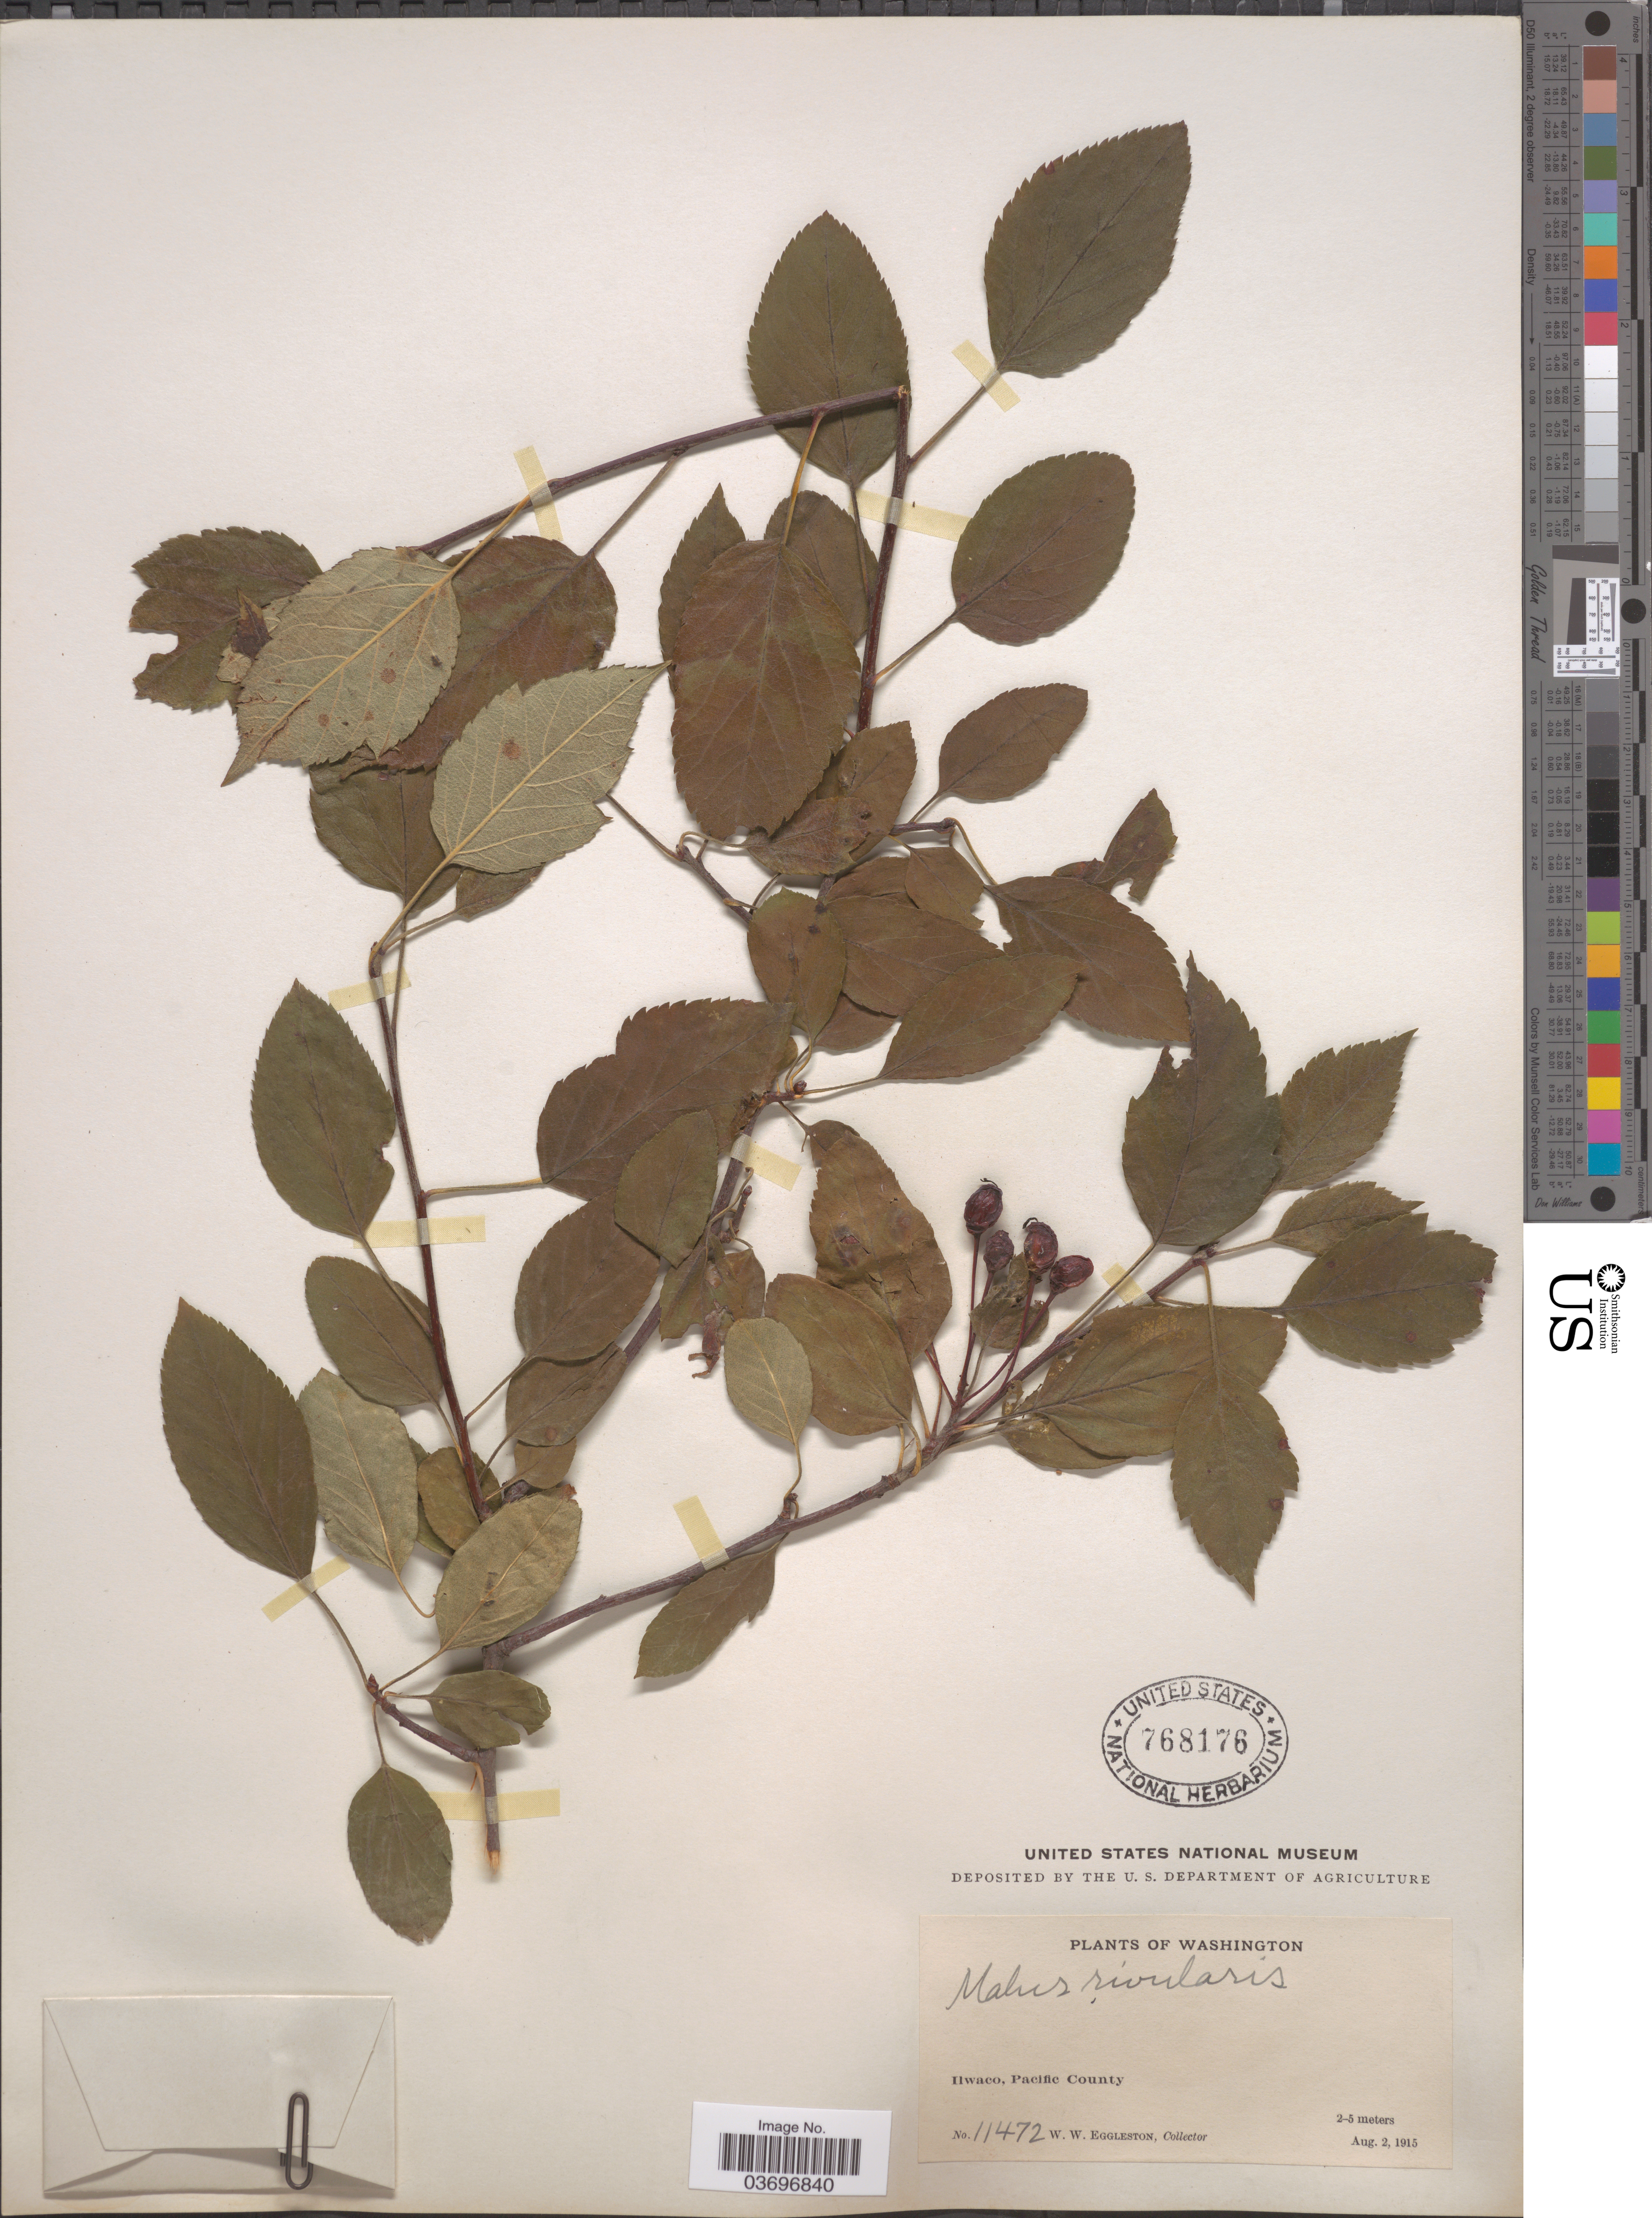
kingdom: Plantae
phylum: Tracheophyta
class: Magnoliopsida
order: Rosales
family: Rosaceae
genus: Malus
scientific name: Malus fusca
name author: (Raf.) C.K. Schneid.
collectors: W. W. Eggleston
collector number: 11472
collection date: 1915-08-02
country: United States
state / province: Washington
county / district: Pacific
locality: Ilwaco, Pacific County.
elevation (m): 2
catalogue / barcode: US 768176